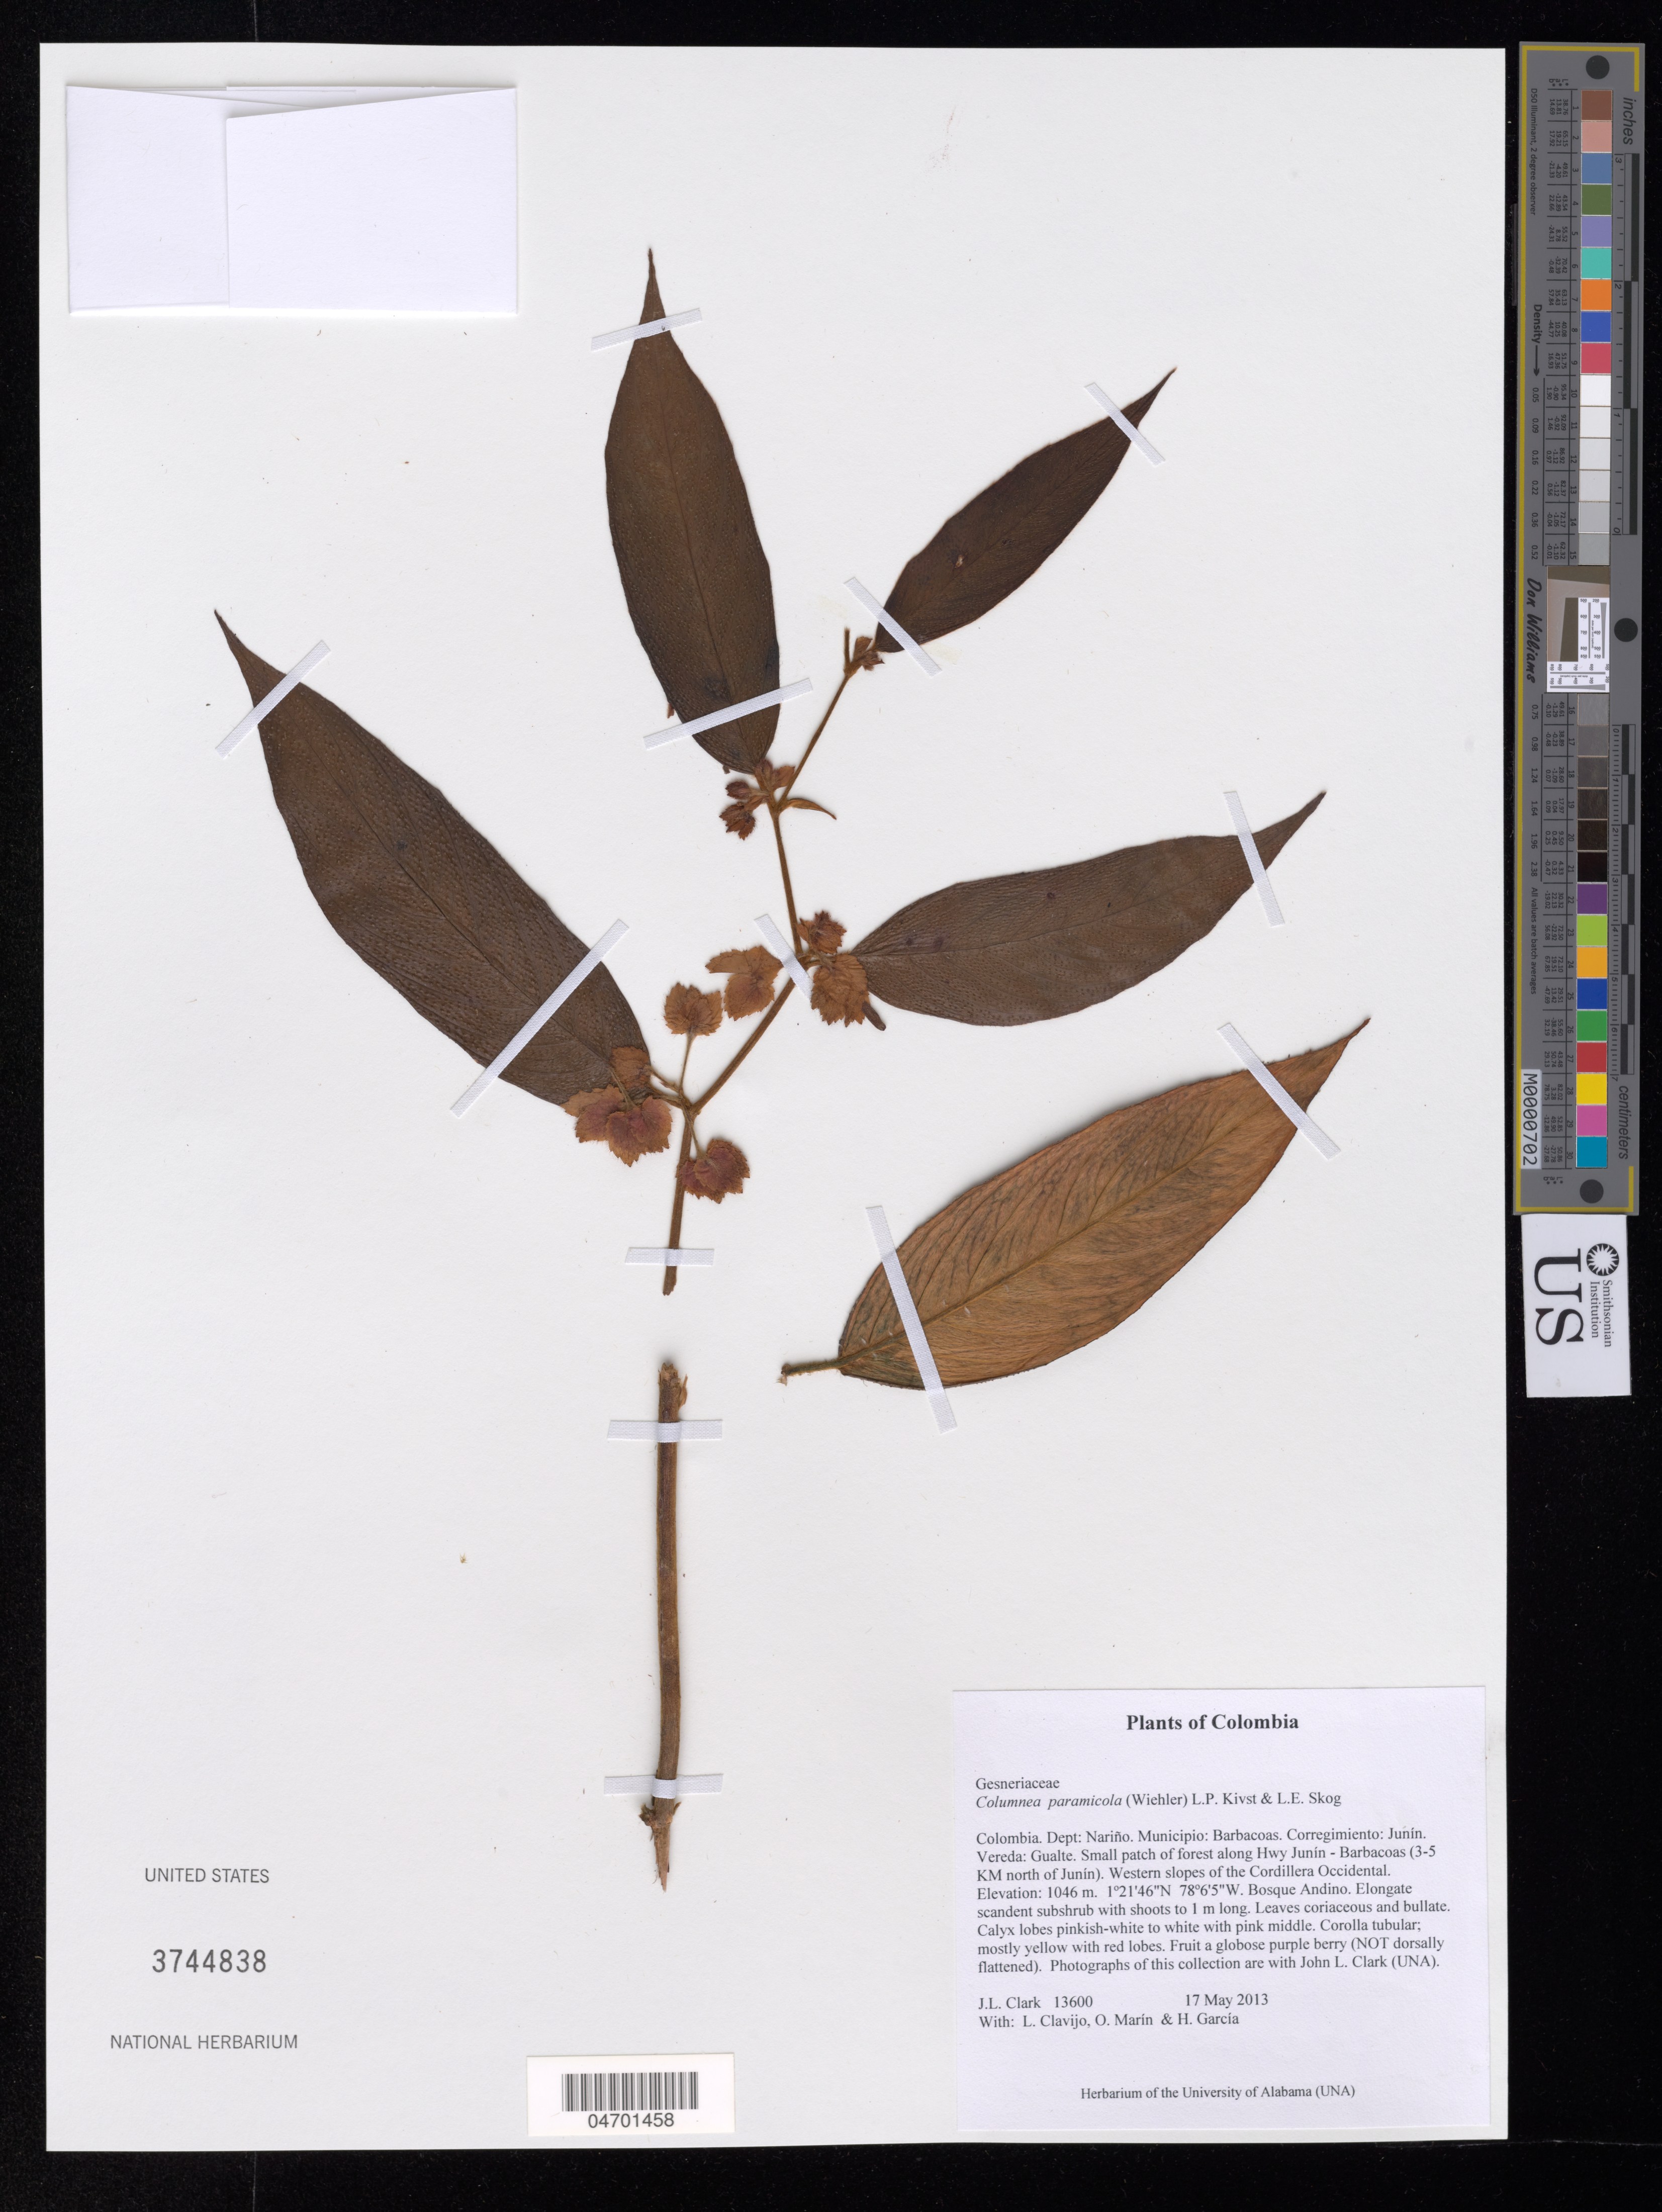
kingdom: Plantae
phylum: Tracheophyta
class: Magnoliopsida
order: Lamiales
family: Gesneriaceae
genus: Columnea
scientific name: Columnea paramicola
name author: (Wiehler) L.P. Kvist & L.E. Skog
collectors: J. L. Clark, L. Clavijo, J. Howieson & H. Garcia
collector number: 13600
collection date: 2013-05-17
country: Colombia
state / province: Nariño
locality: Dept: Nariño. Municipio: Barbacoas. Corregimiento: Junín. Vereda: Gualte. Small patch of forest along Hwy Junín - Barbacoas (3-5 KM north of Junín). Western slopes of the Cordillera Occidental.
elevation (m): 1046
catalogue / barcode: US 3744838